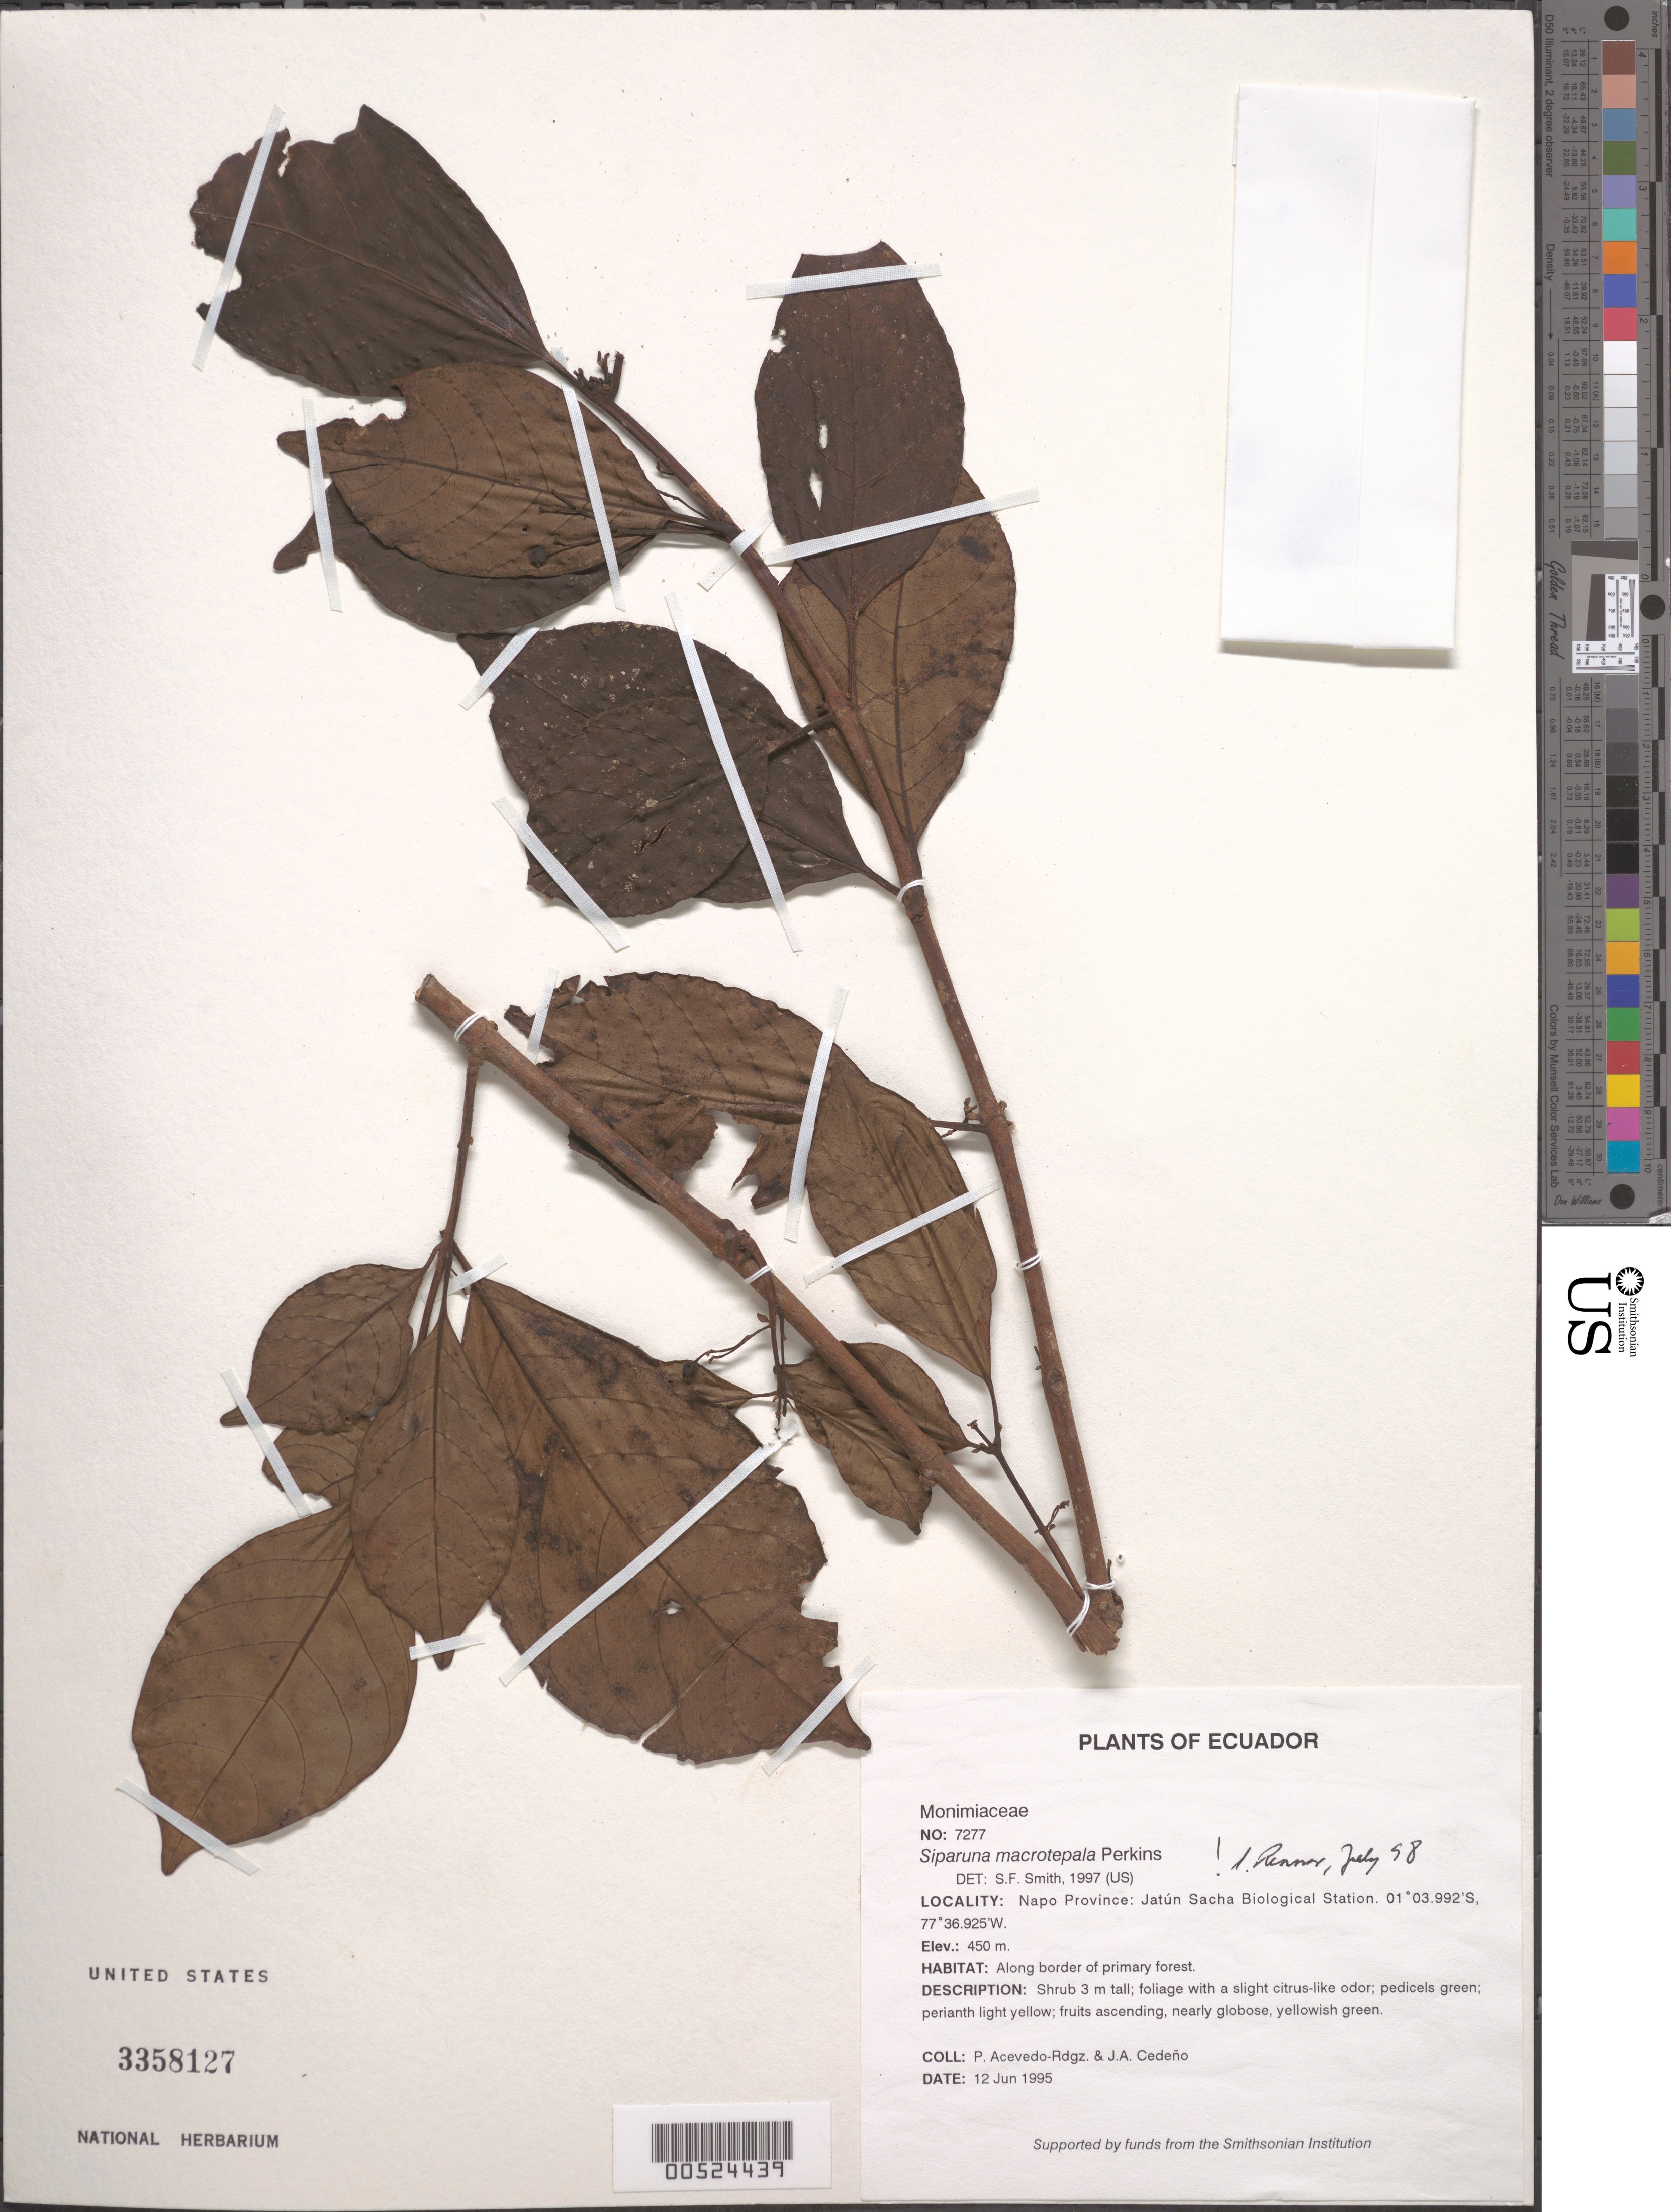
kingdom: Plantae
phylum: Tracheophyta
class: Magnoliopsida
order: Laurales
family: Siparunaceae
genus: Siparuna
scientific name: Siparuna macrotepala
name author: Perkins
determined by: Smith, Stephen F., (US), NMNH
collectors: P. Acevedo-Rodr. & J. A. Cedeño M.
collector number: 7277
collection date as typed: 12 Jun 1995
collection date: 1995-06-12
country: Ecuador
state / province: Napo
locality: Napo Province: Jatún Sacha Biological Station.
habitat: Along border of primary forest.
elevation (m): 450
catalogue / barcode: US 3358127